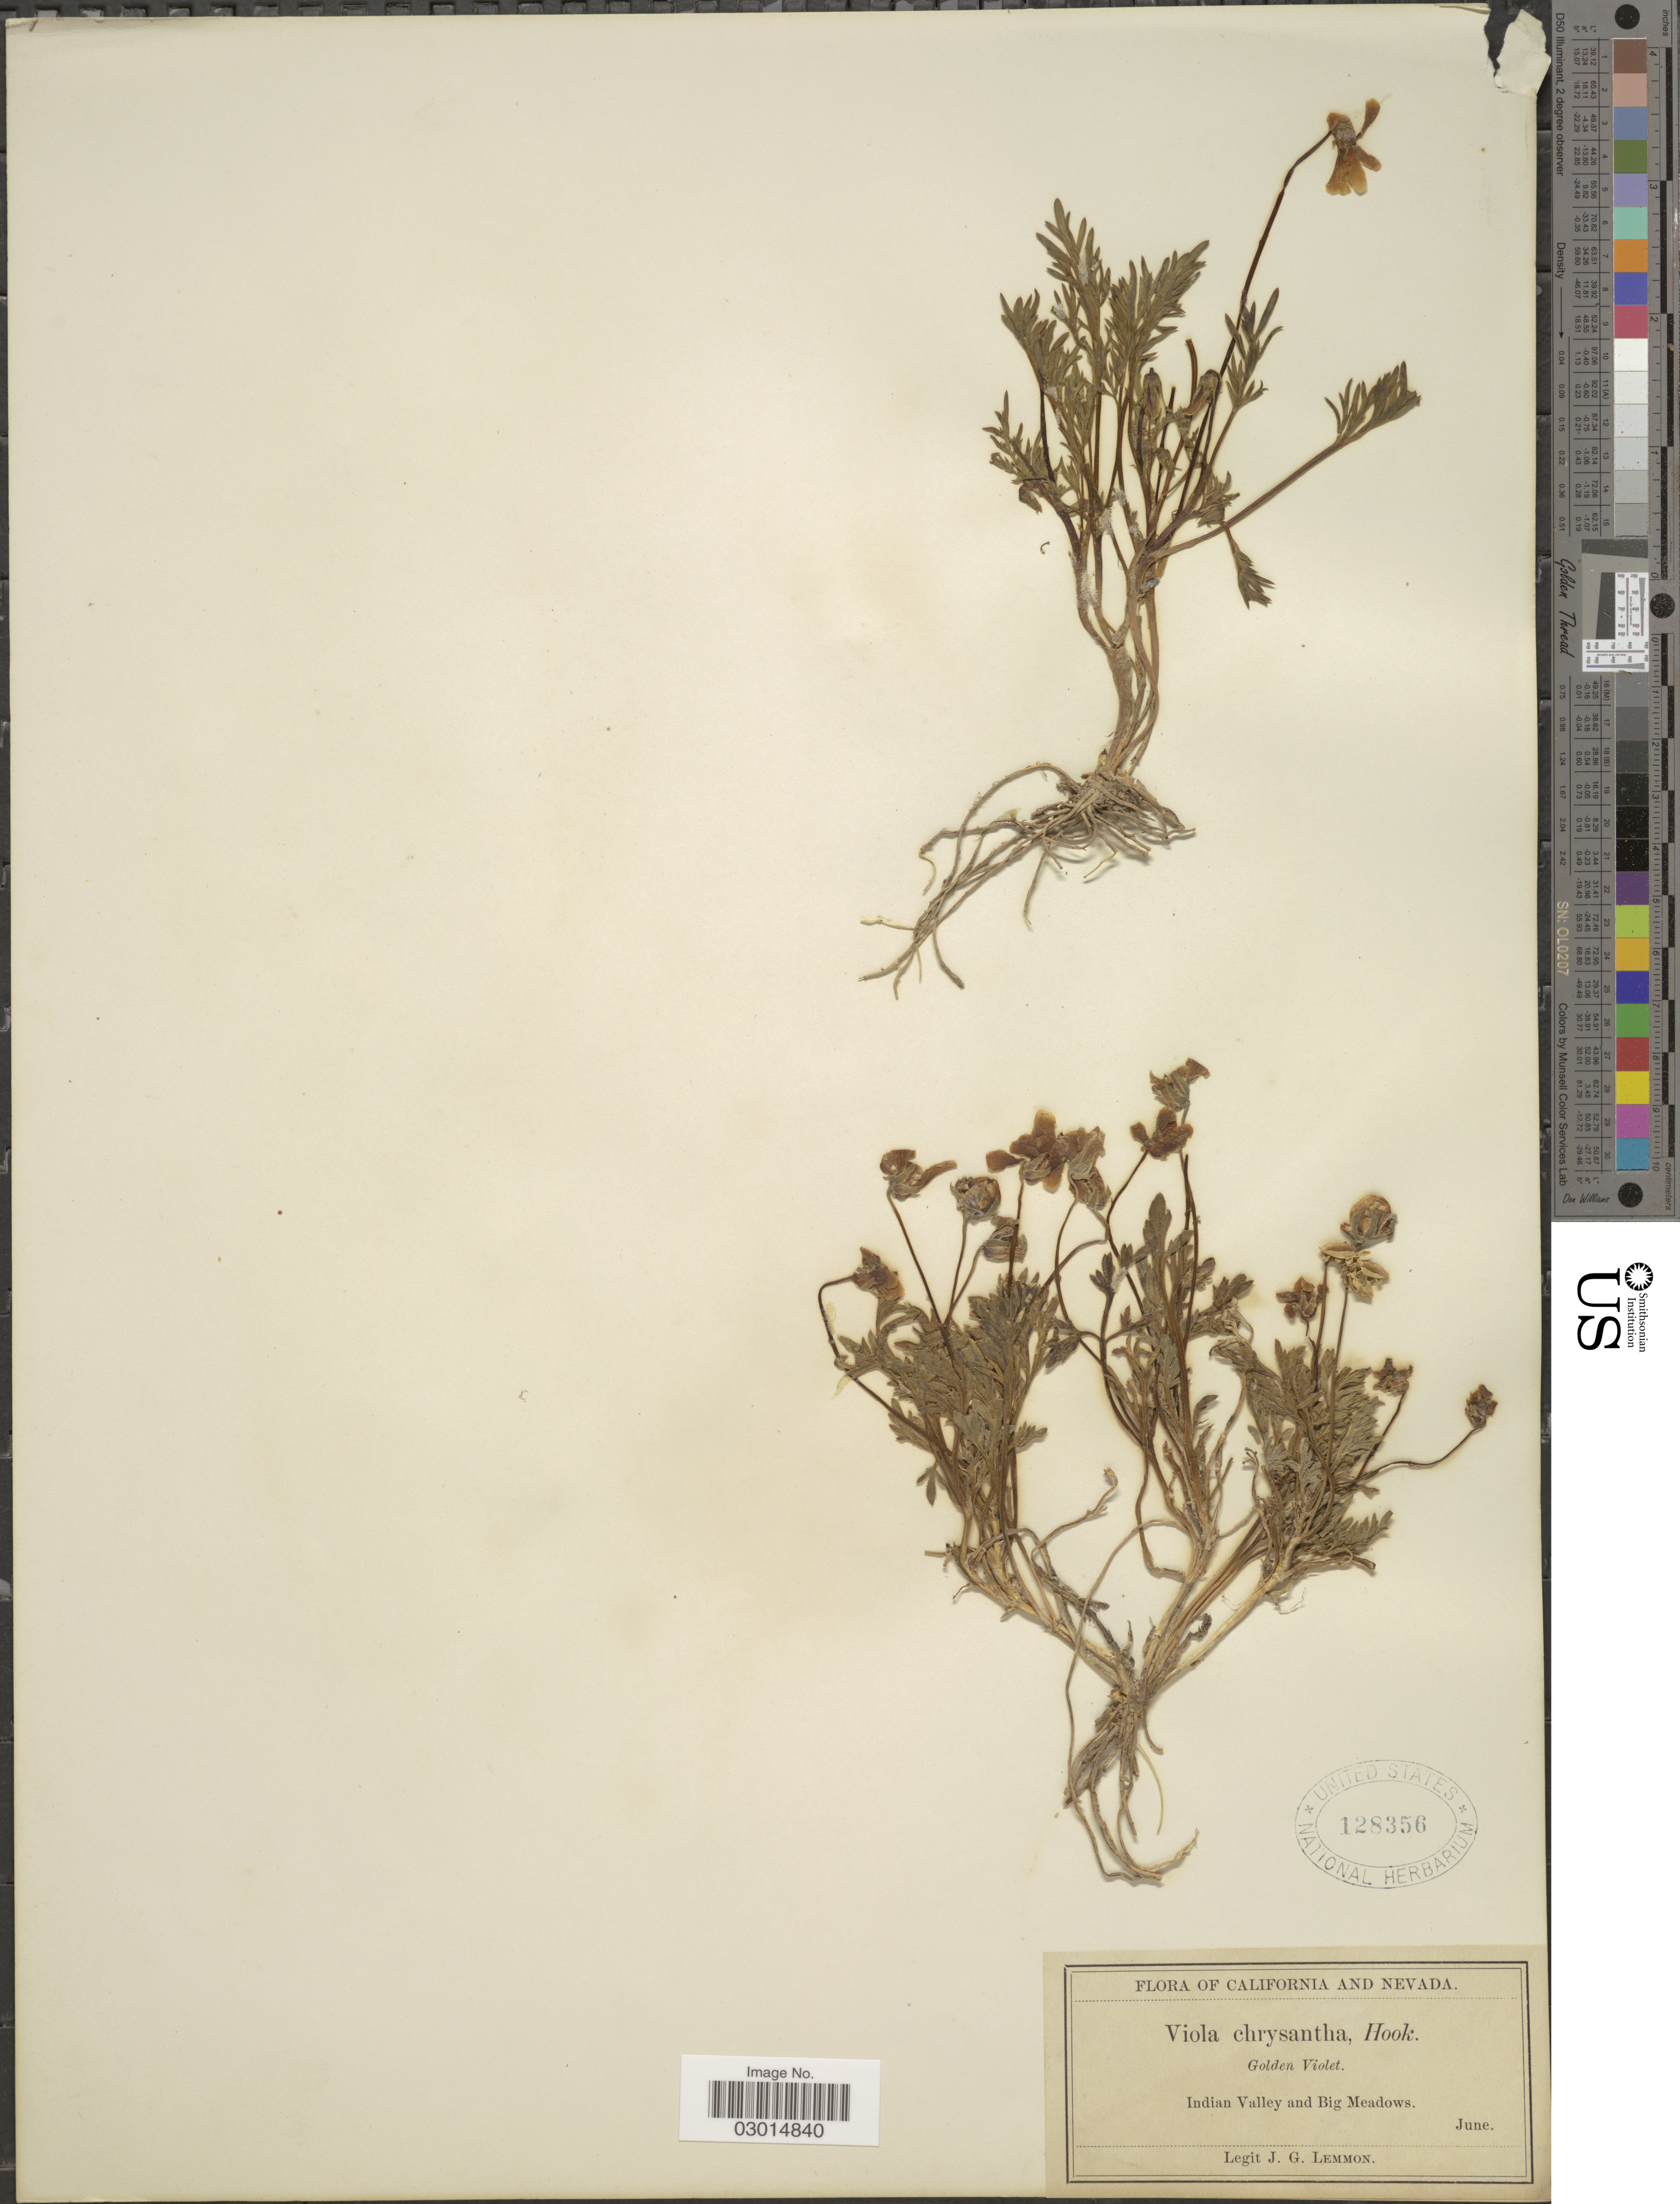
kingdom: Plantae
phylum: Tracheophyta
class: Magnoliopsida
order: Malpighiales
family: Violaceae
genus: Viola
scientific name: Viola douglasii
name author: Steud.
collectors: J. Lemmon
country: United States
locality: California and Nevada. Indian Valley and Big Meadows.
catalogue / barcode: US 128356